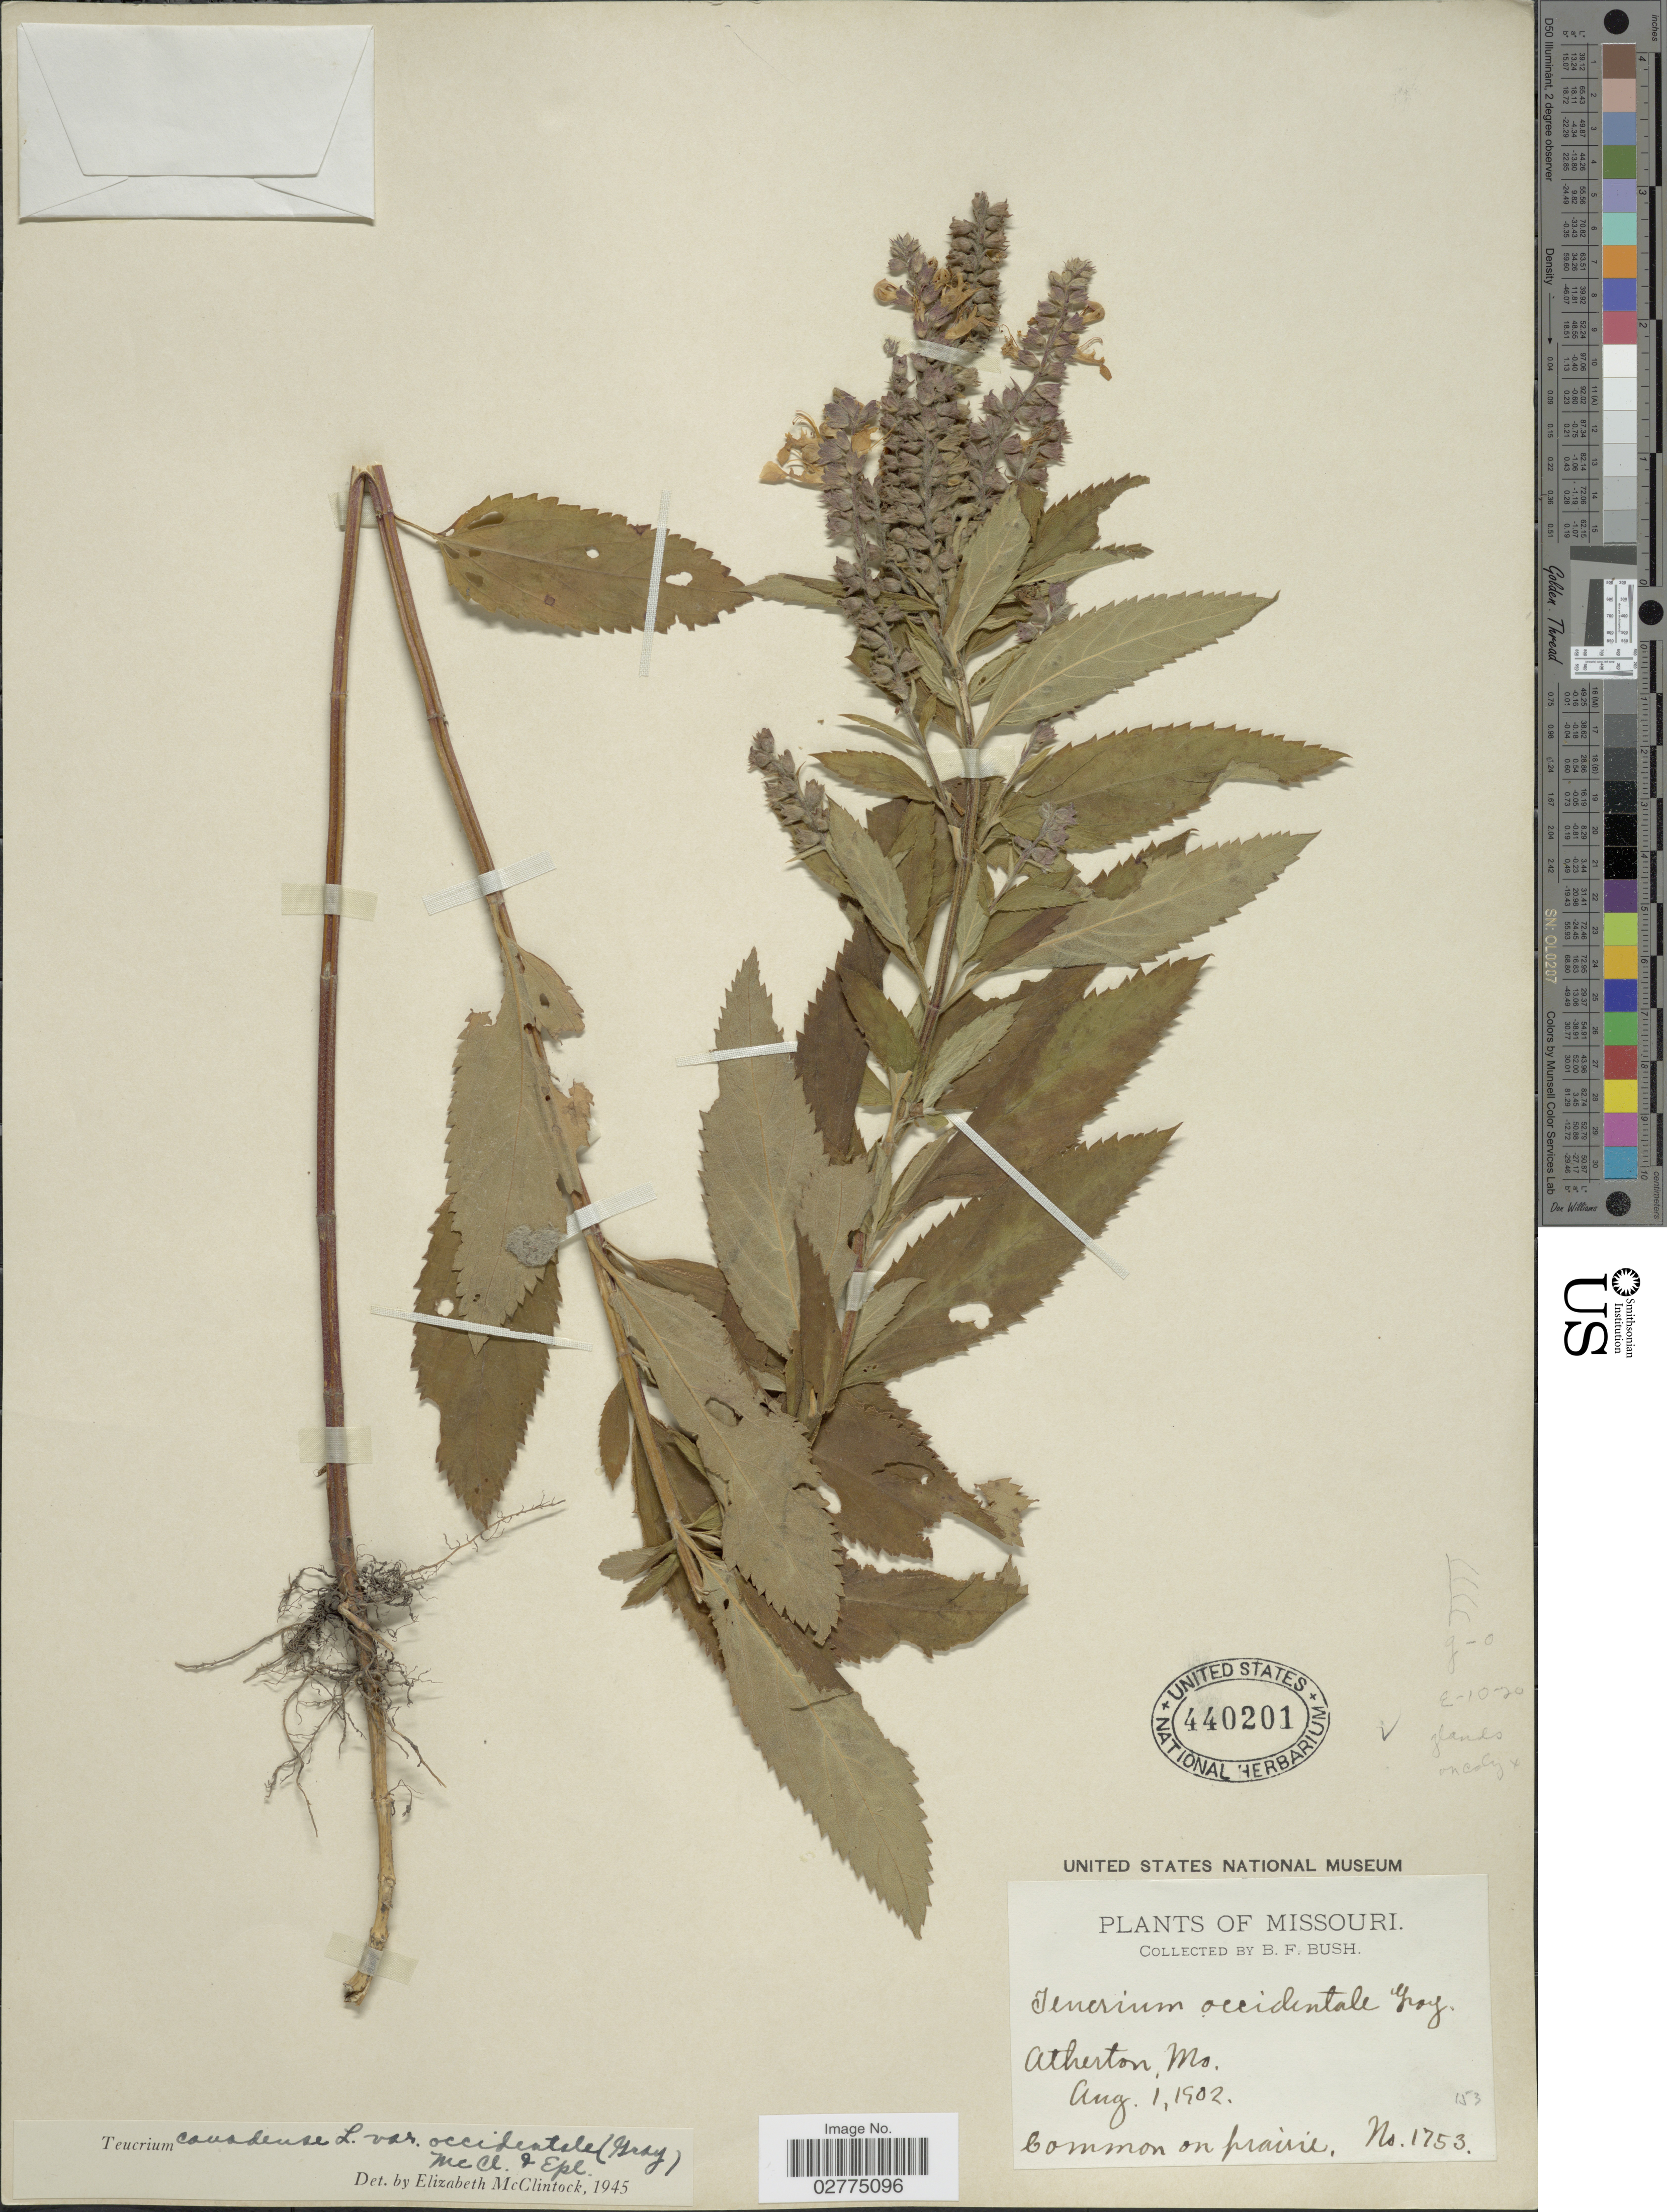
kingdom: Plantae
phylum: Tracheophyta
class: Magnoliopsida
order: Lamiales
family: Lamiaceae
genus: Teucrium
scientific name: Teucrium canadense var. occidentale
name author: (A. Gray) E. M. McClint. & Epling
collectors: B. F. Bush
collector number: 1753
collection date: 1902-08-01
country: United States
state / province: Missouri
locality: Atherton, Mo.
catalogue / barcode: US 440201